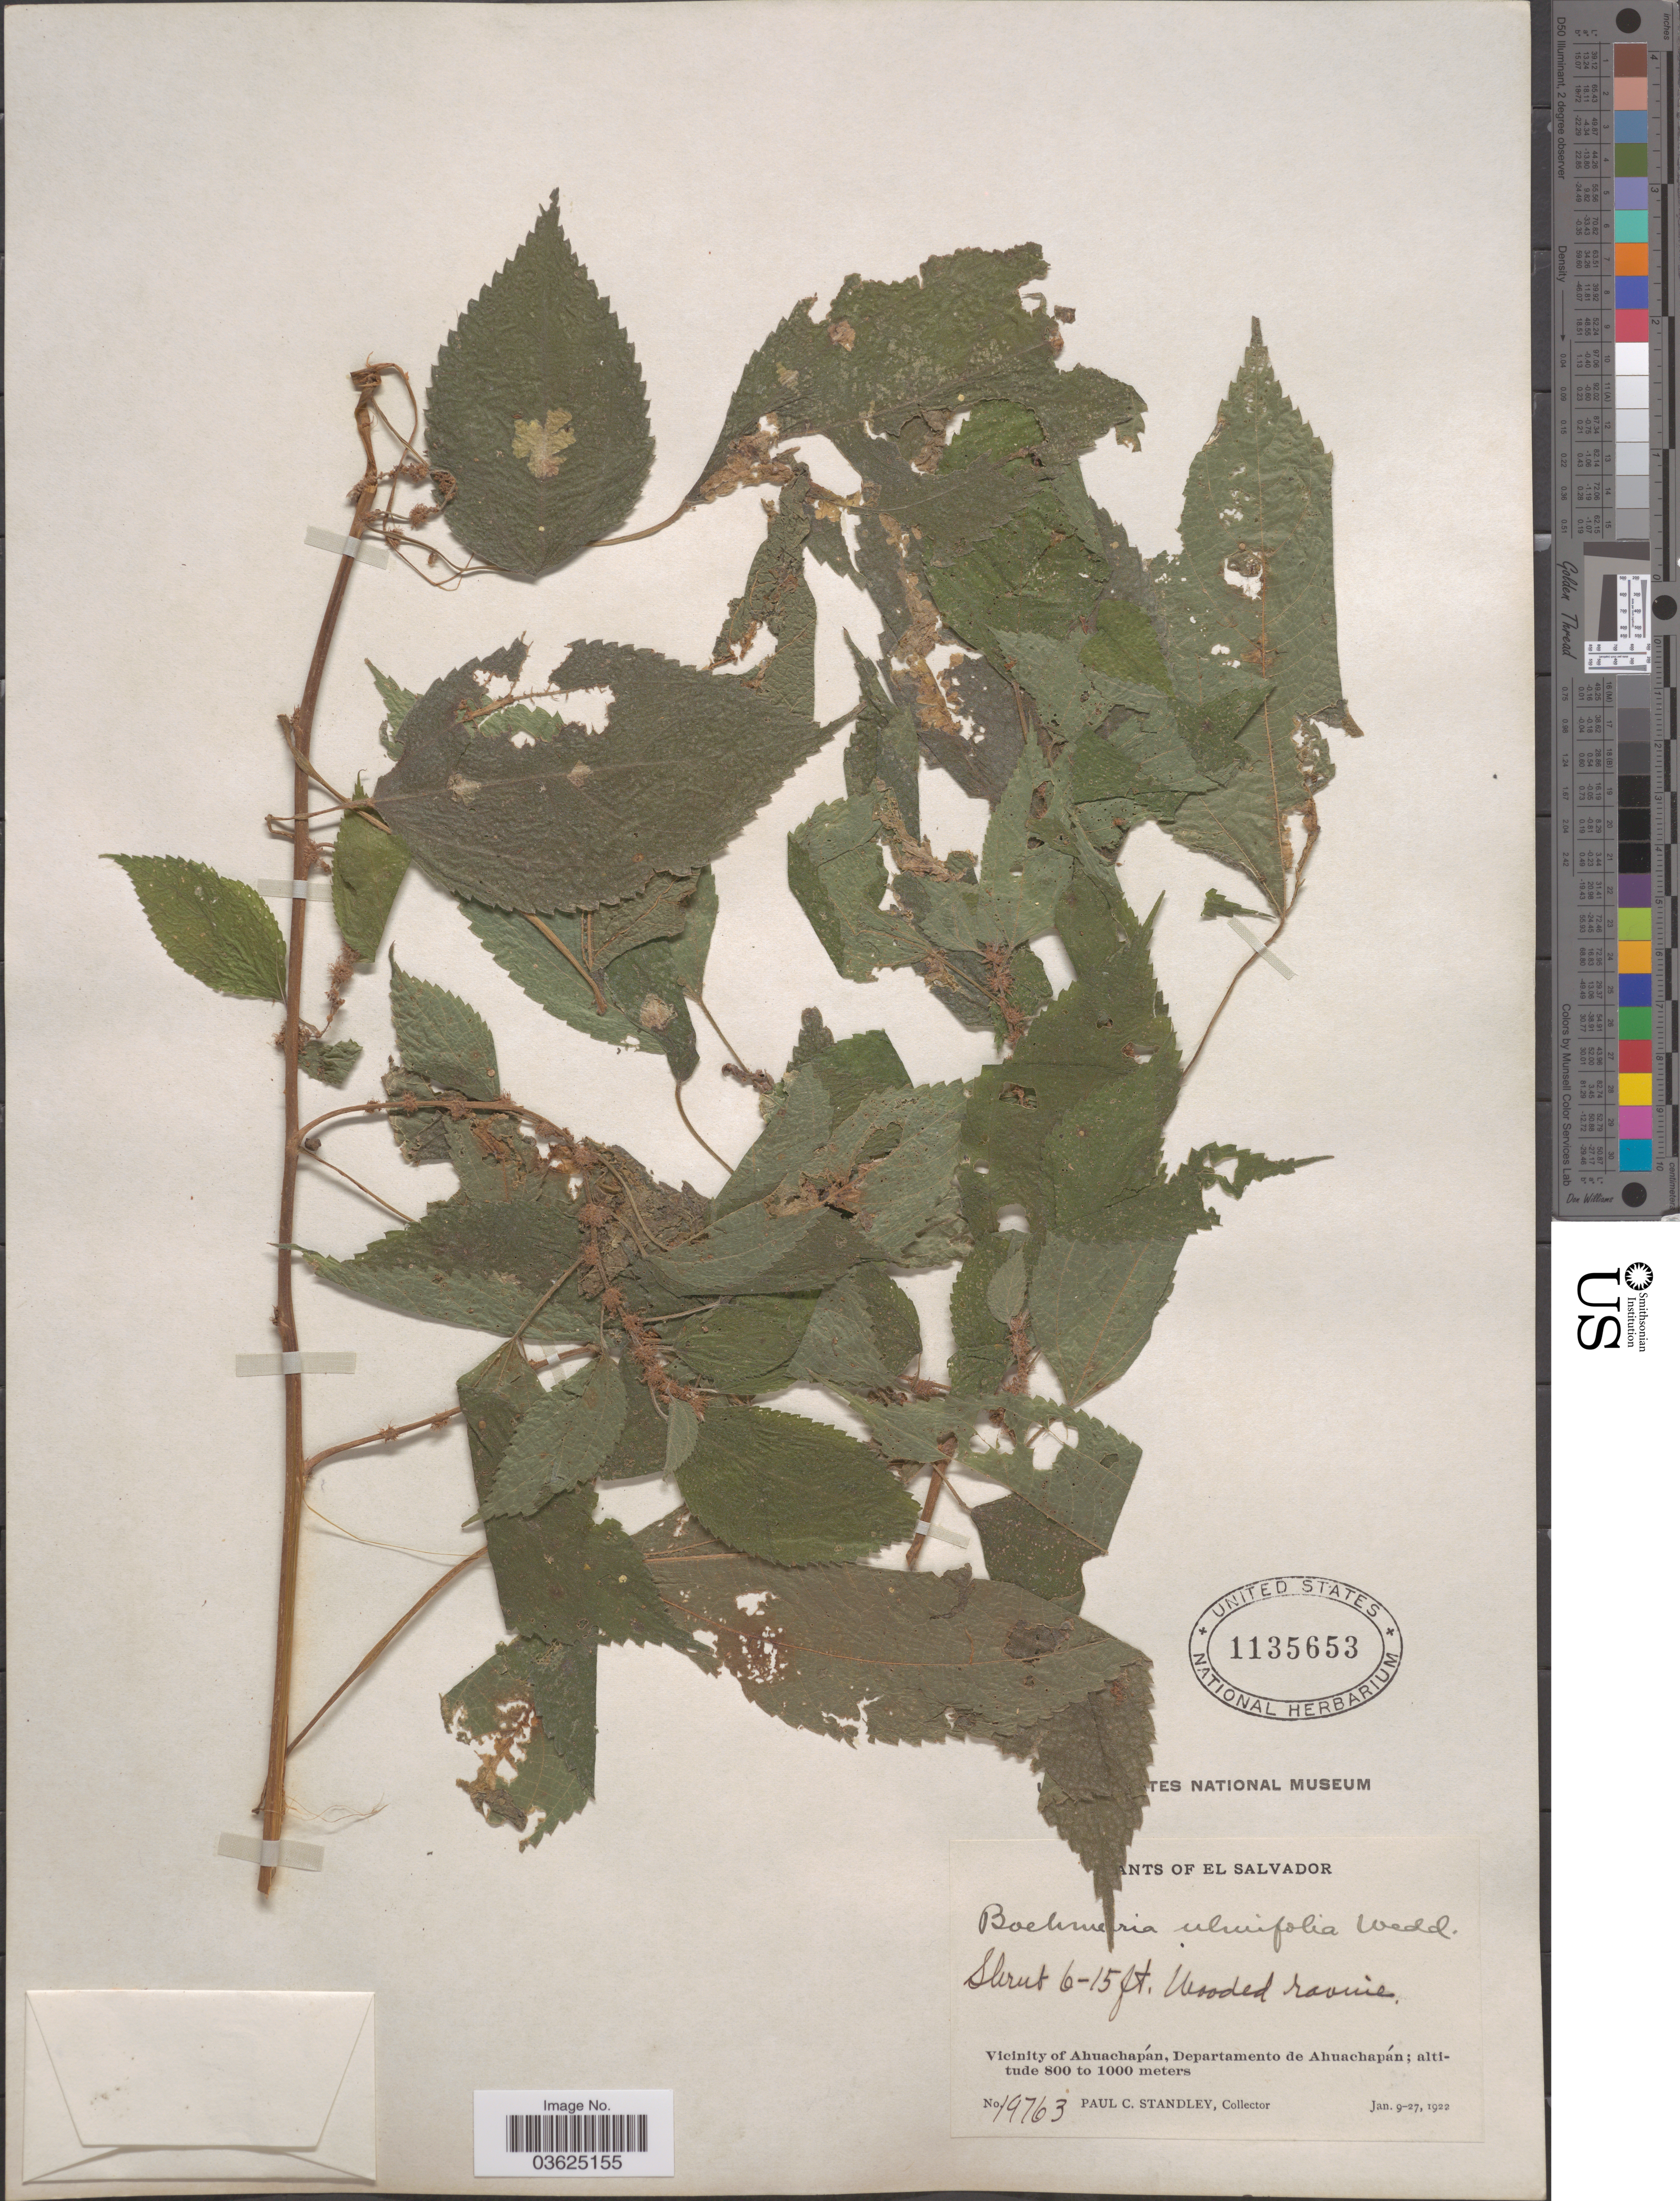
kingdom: Plantae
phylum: Tracheophyta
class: Magnoliopsida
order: Rosales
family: Urticaceae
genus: Boehmeria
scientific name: Boehmeria ulmifolia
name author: Wedd.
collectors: P. C. Standley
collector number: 19763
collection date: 1922-01-09/1922-01-27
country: El Salvador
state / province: Ahuachapan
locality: Vicinity of Ahuachapán, Departamento de Ahuachapán.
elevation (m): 800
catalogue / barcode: US 1135653